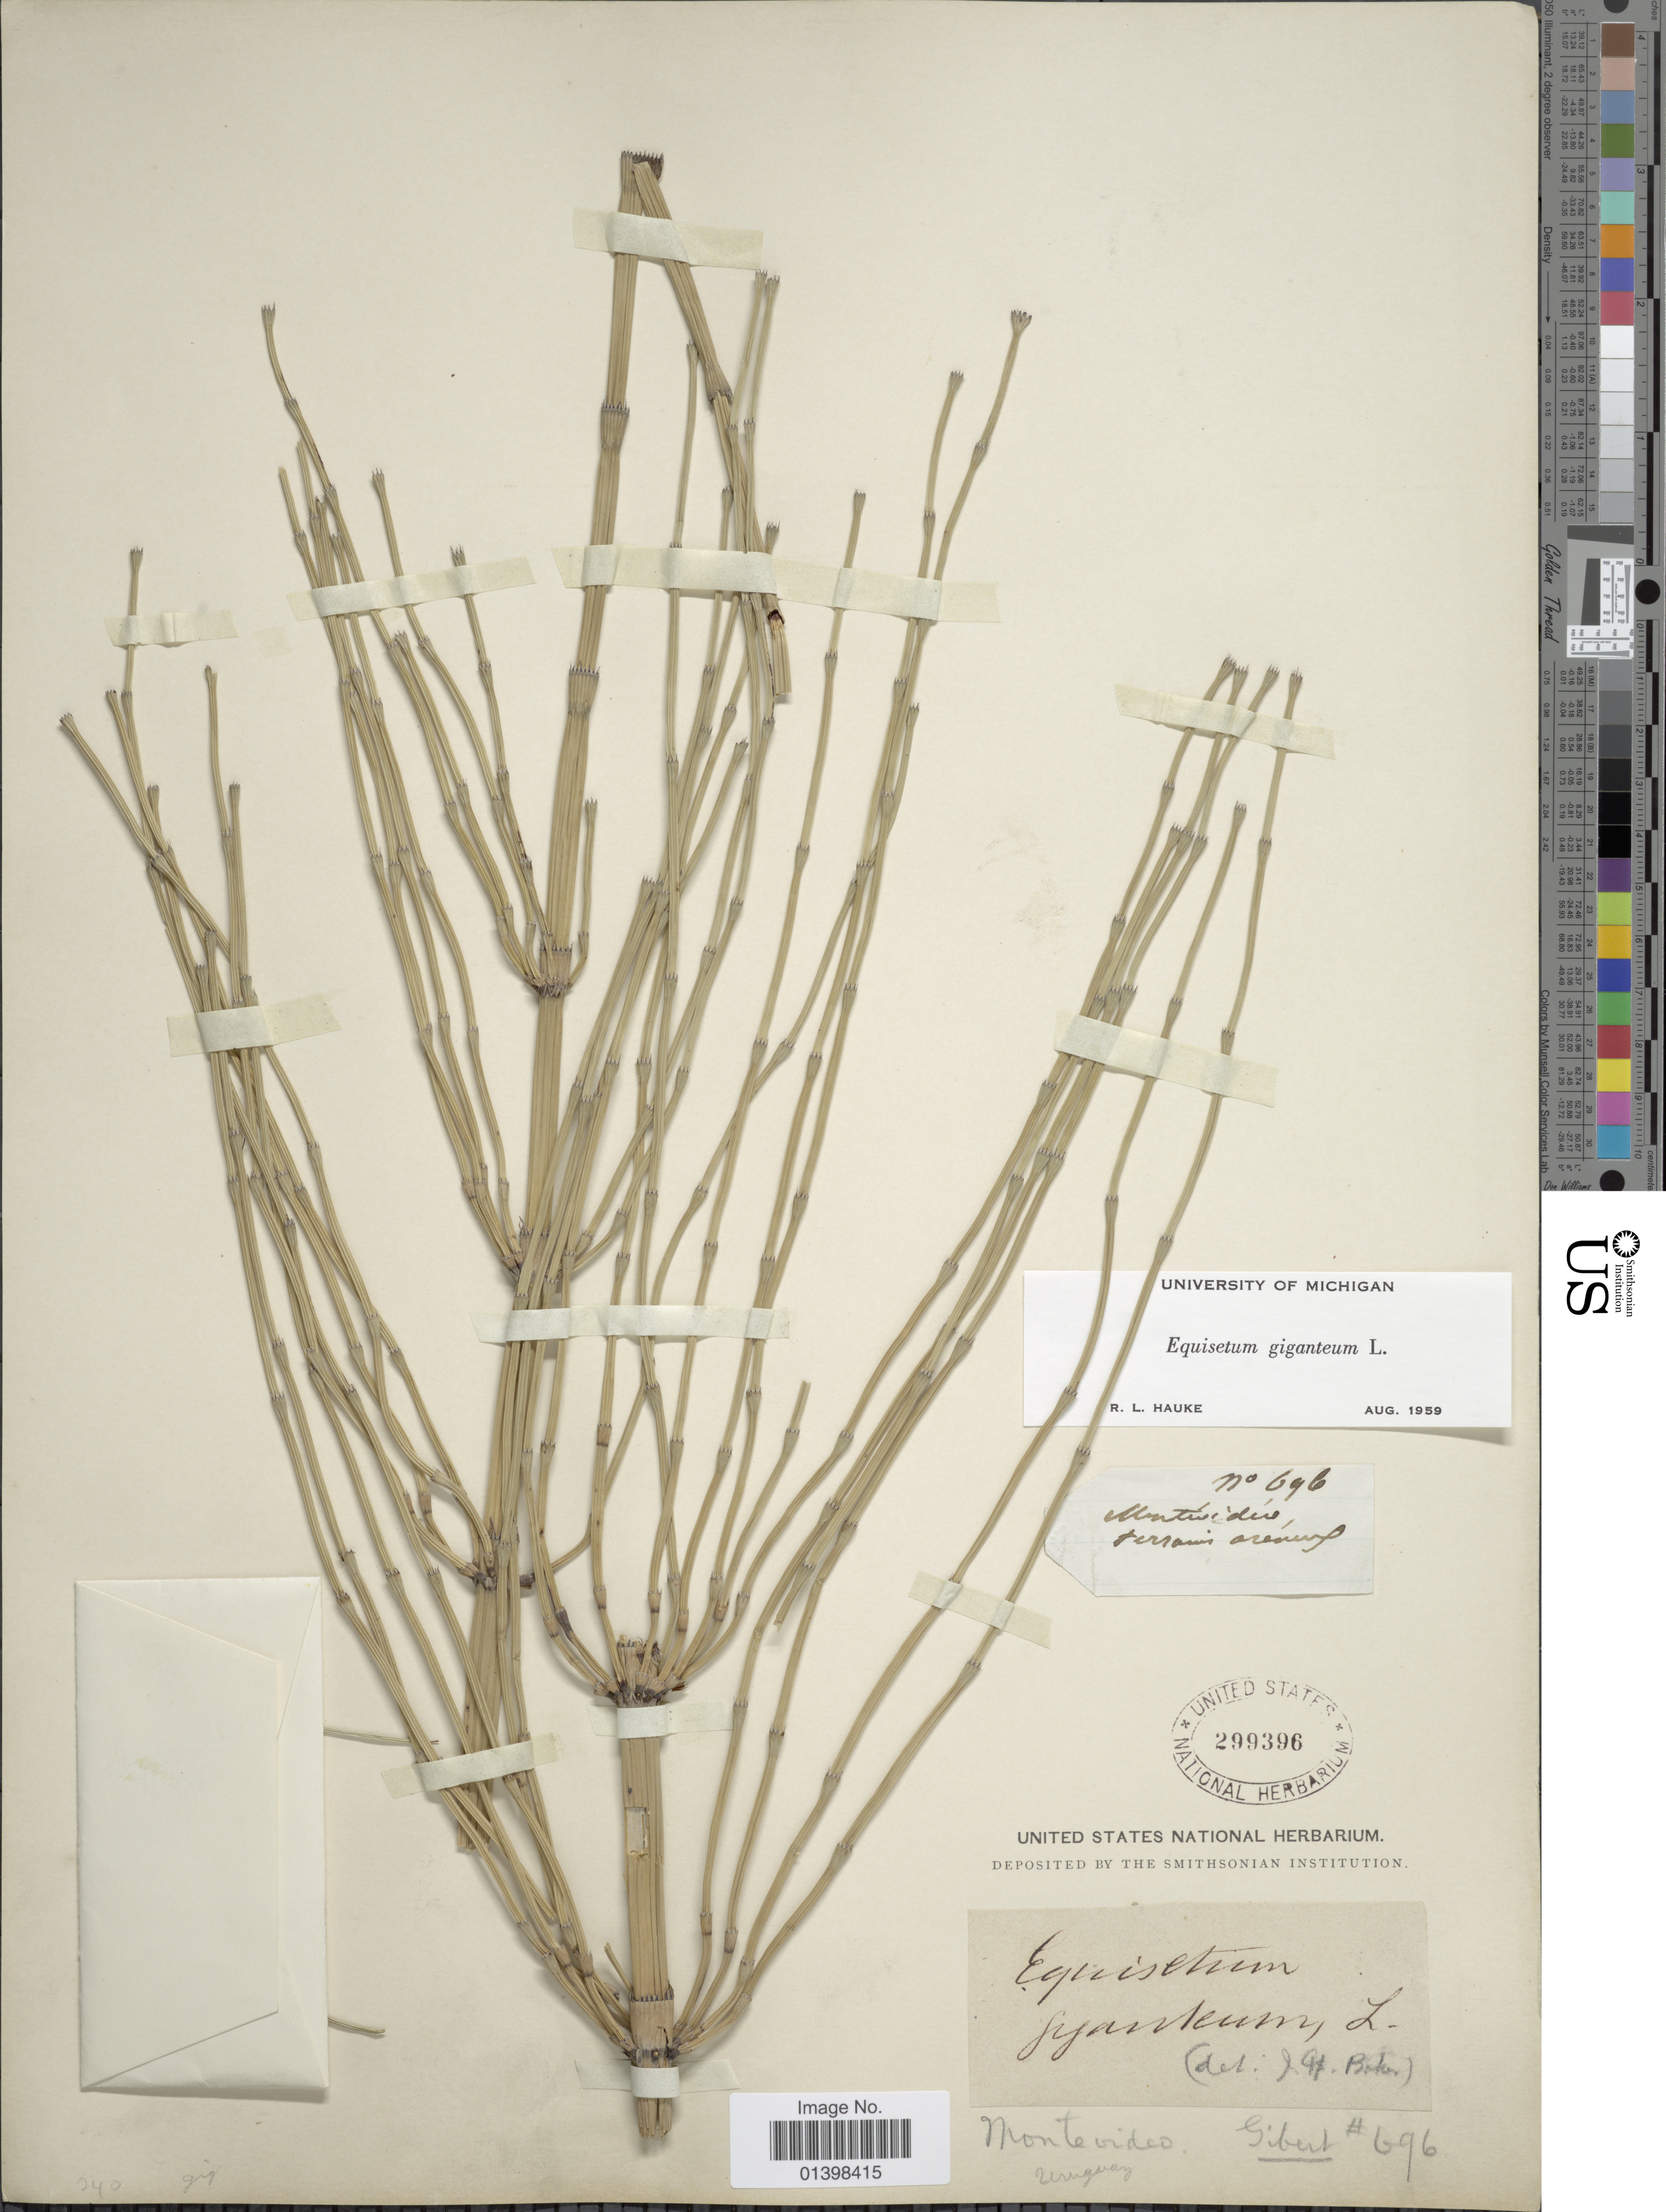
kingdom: Plantae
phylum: Tracheophyta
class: Polypodiopsida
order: Equisetales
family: Equisetaceae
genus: Equisetum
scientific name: Equisetum giganteum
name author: L.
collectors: Gibert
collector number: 696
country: Uruguay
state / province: Montevideo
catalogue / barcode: US 299396